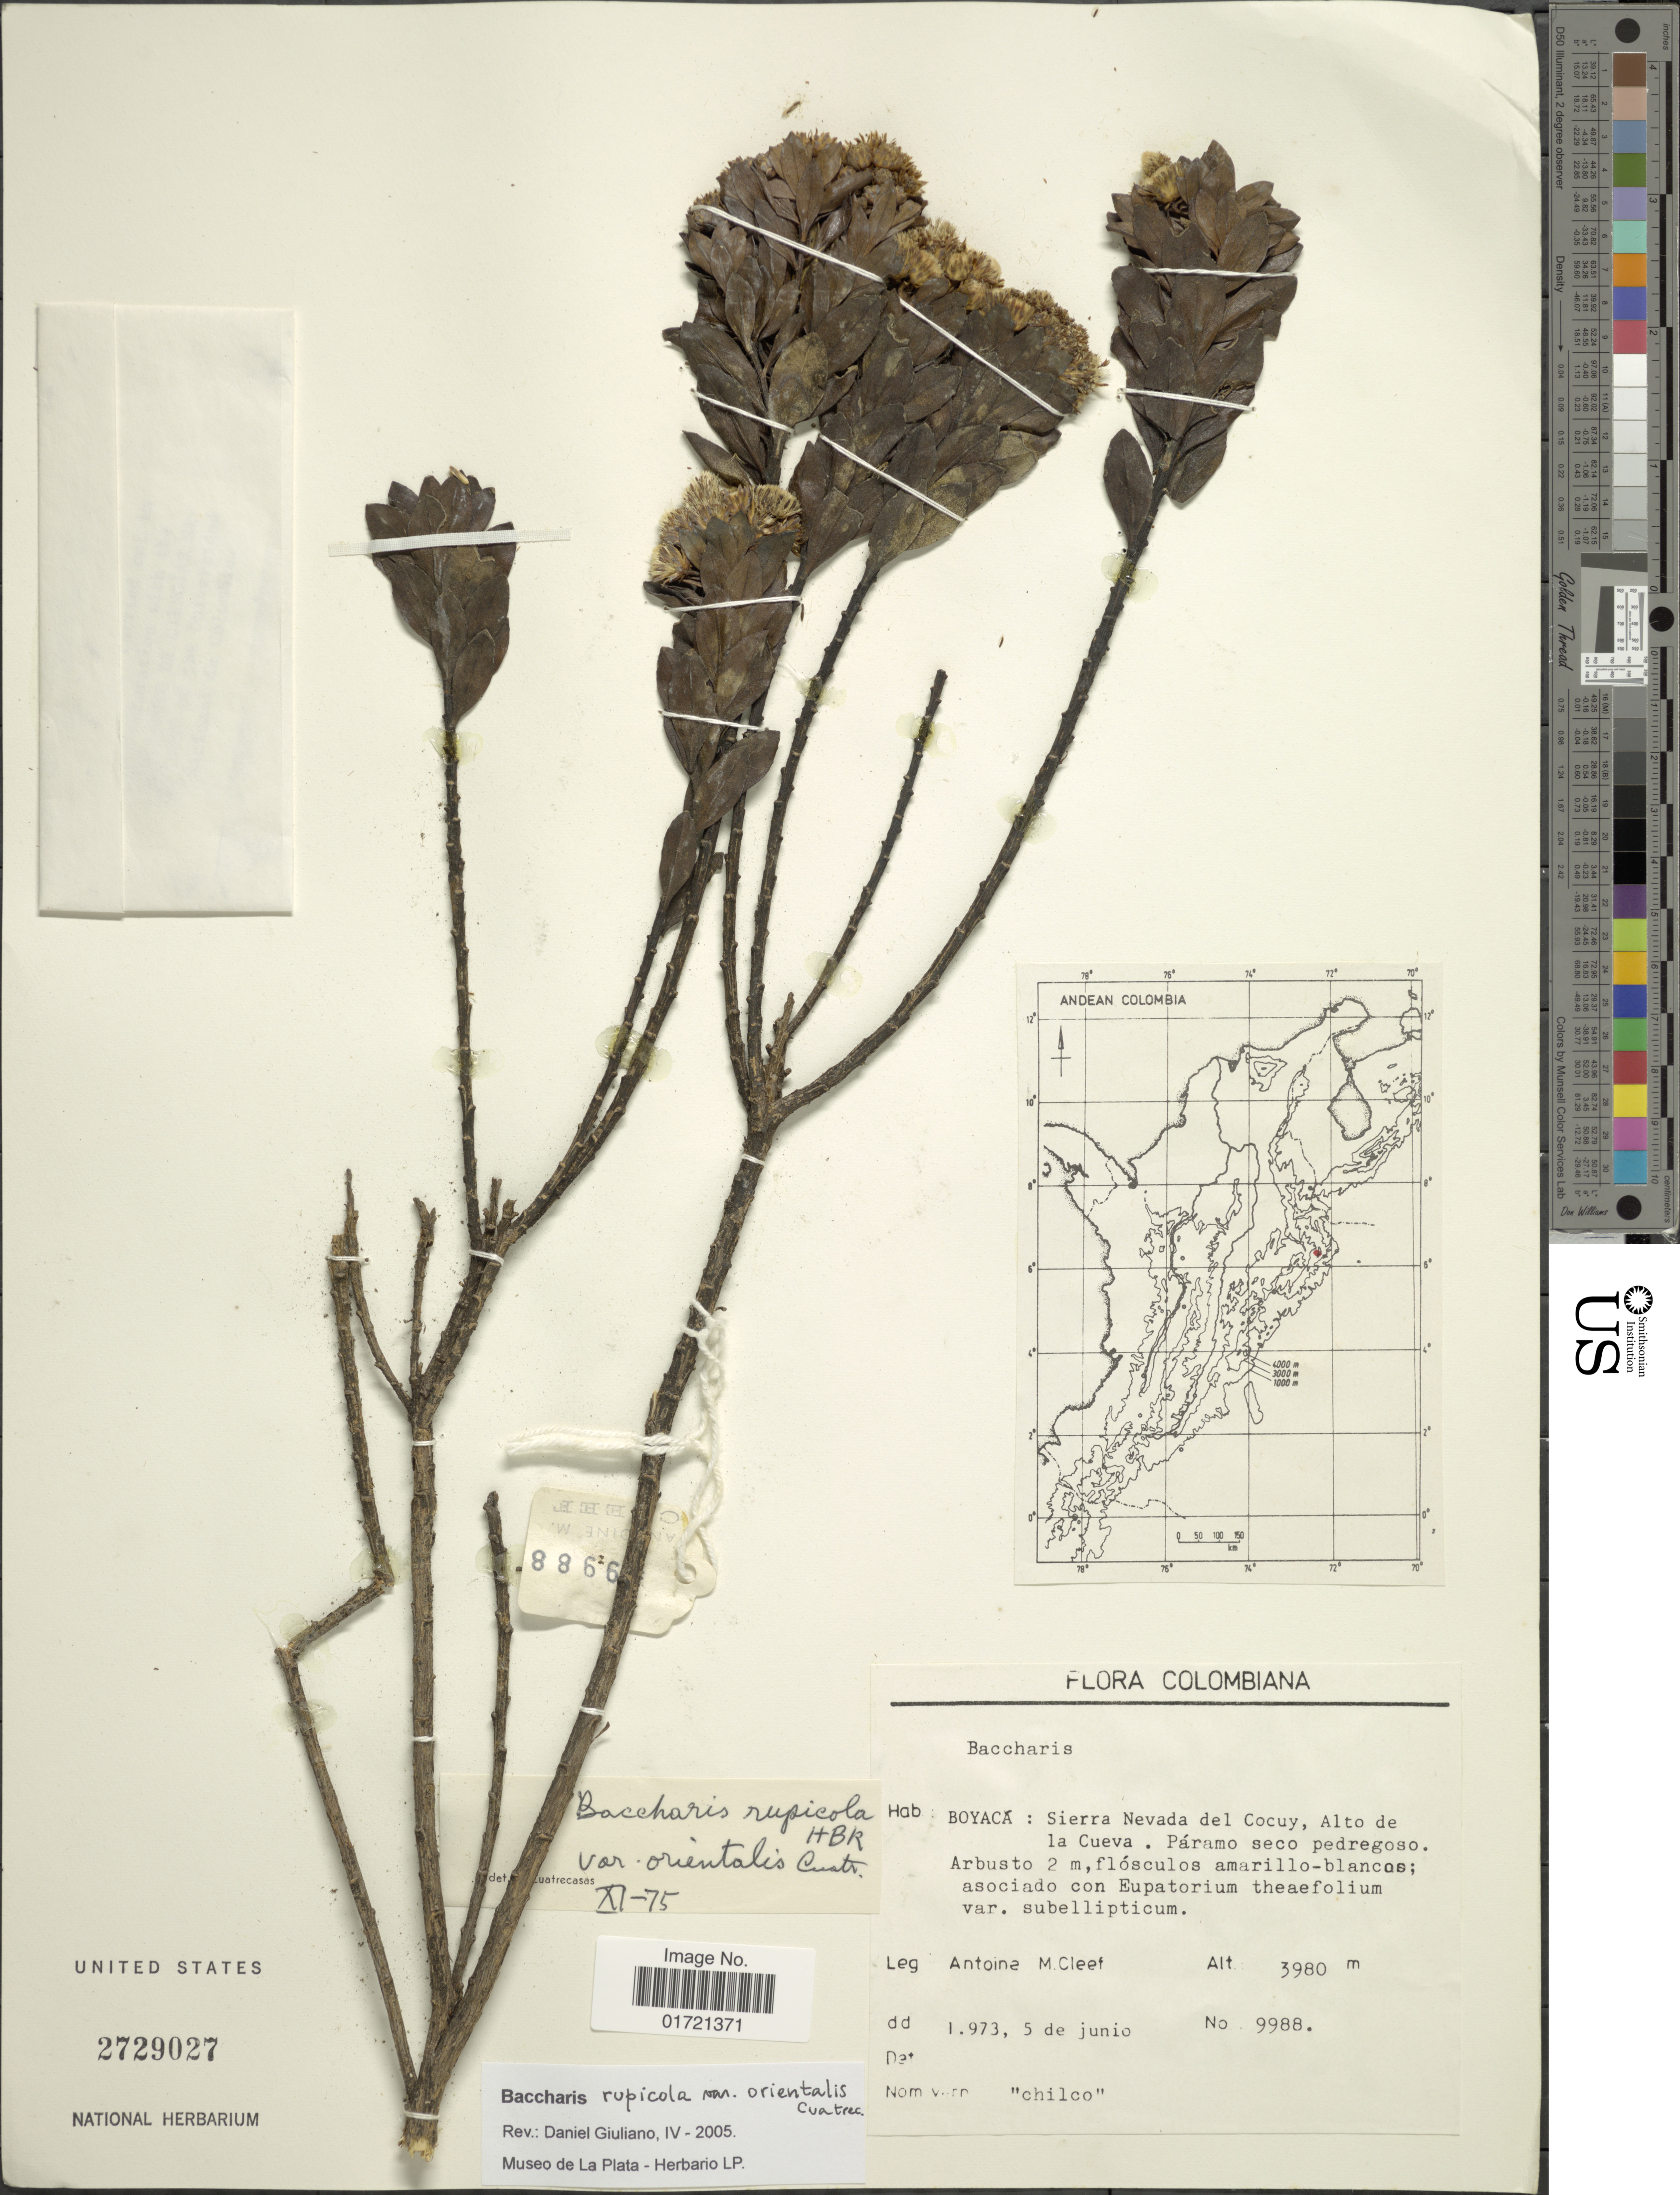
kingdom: Plantae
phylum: Tracheophyta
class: Magnoliopsida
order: Asterales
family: Asteraceae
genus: Baccharis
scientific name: Baccharis rupicola var. orientalis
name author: Cuatrec.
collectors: A. M. Cleef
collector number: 9988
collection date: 1973-06-05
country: Colombia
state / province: Boyacá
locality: Boyacá: Sierra Nevada del Cocuy, Alto de la Cueva. Páramo seco pedregoso.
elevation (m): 3980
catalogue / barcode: US 2729027